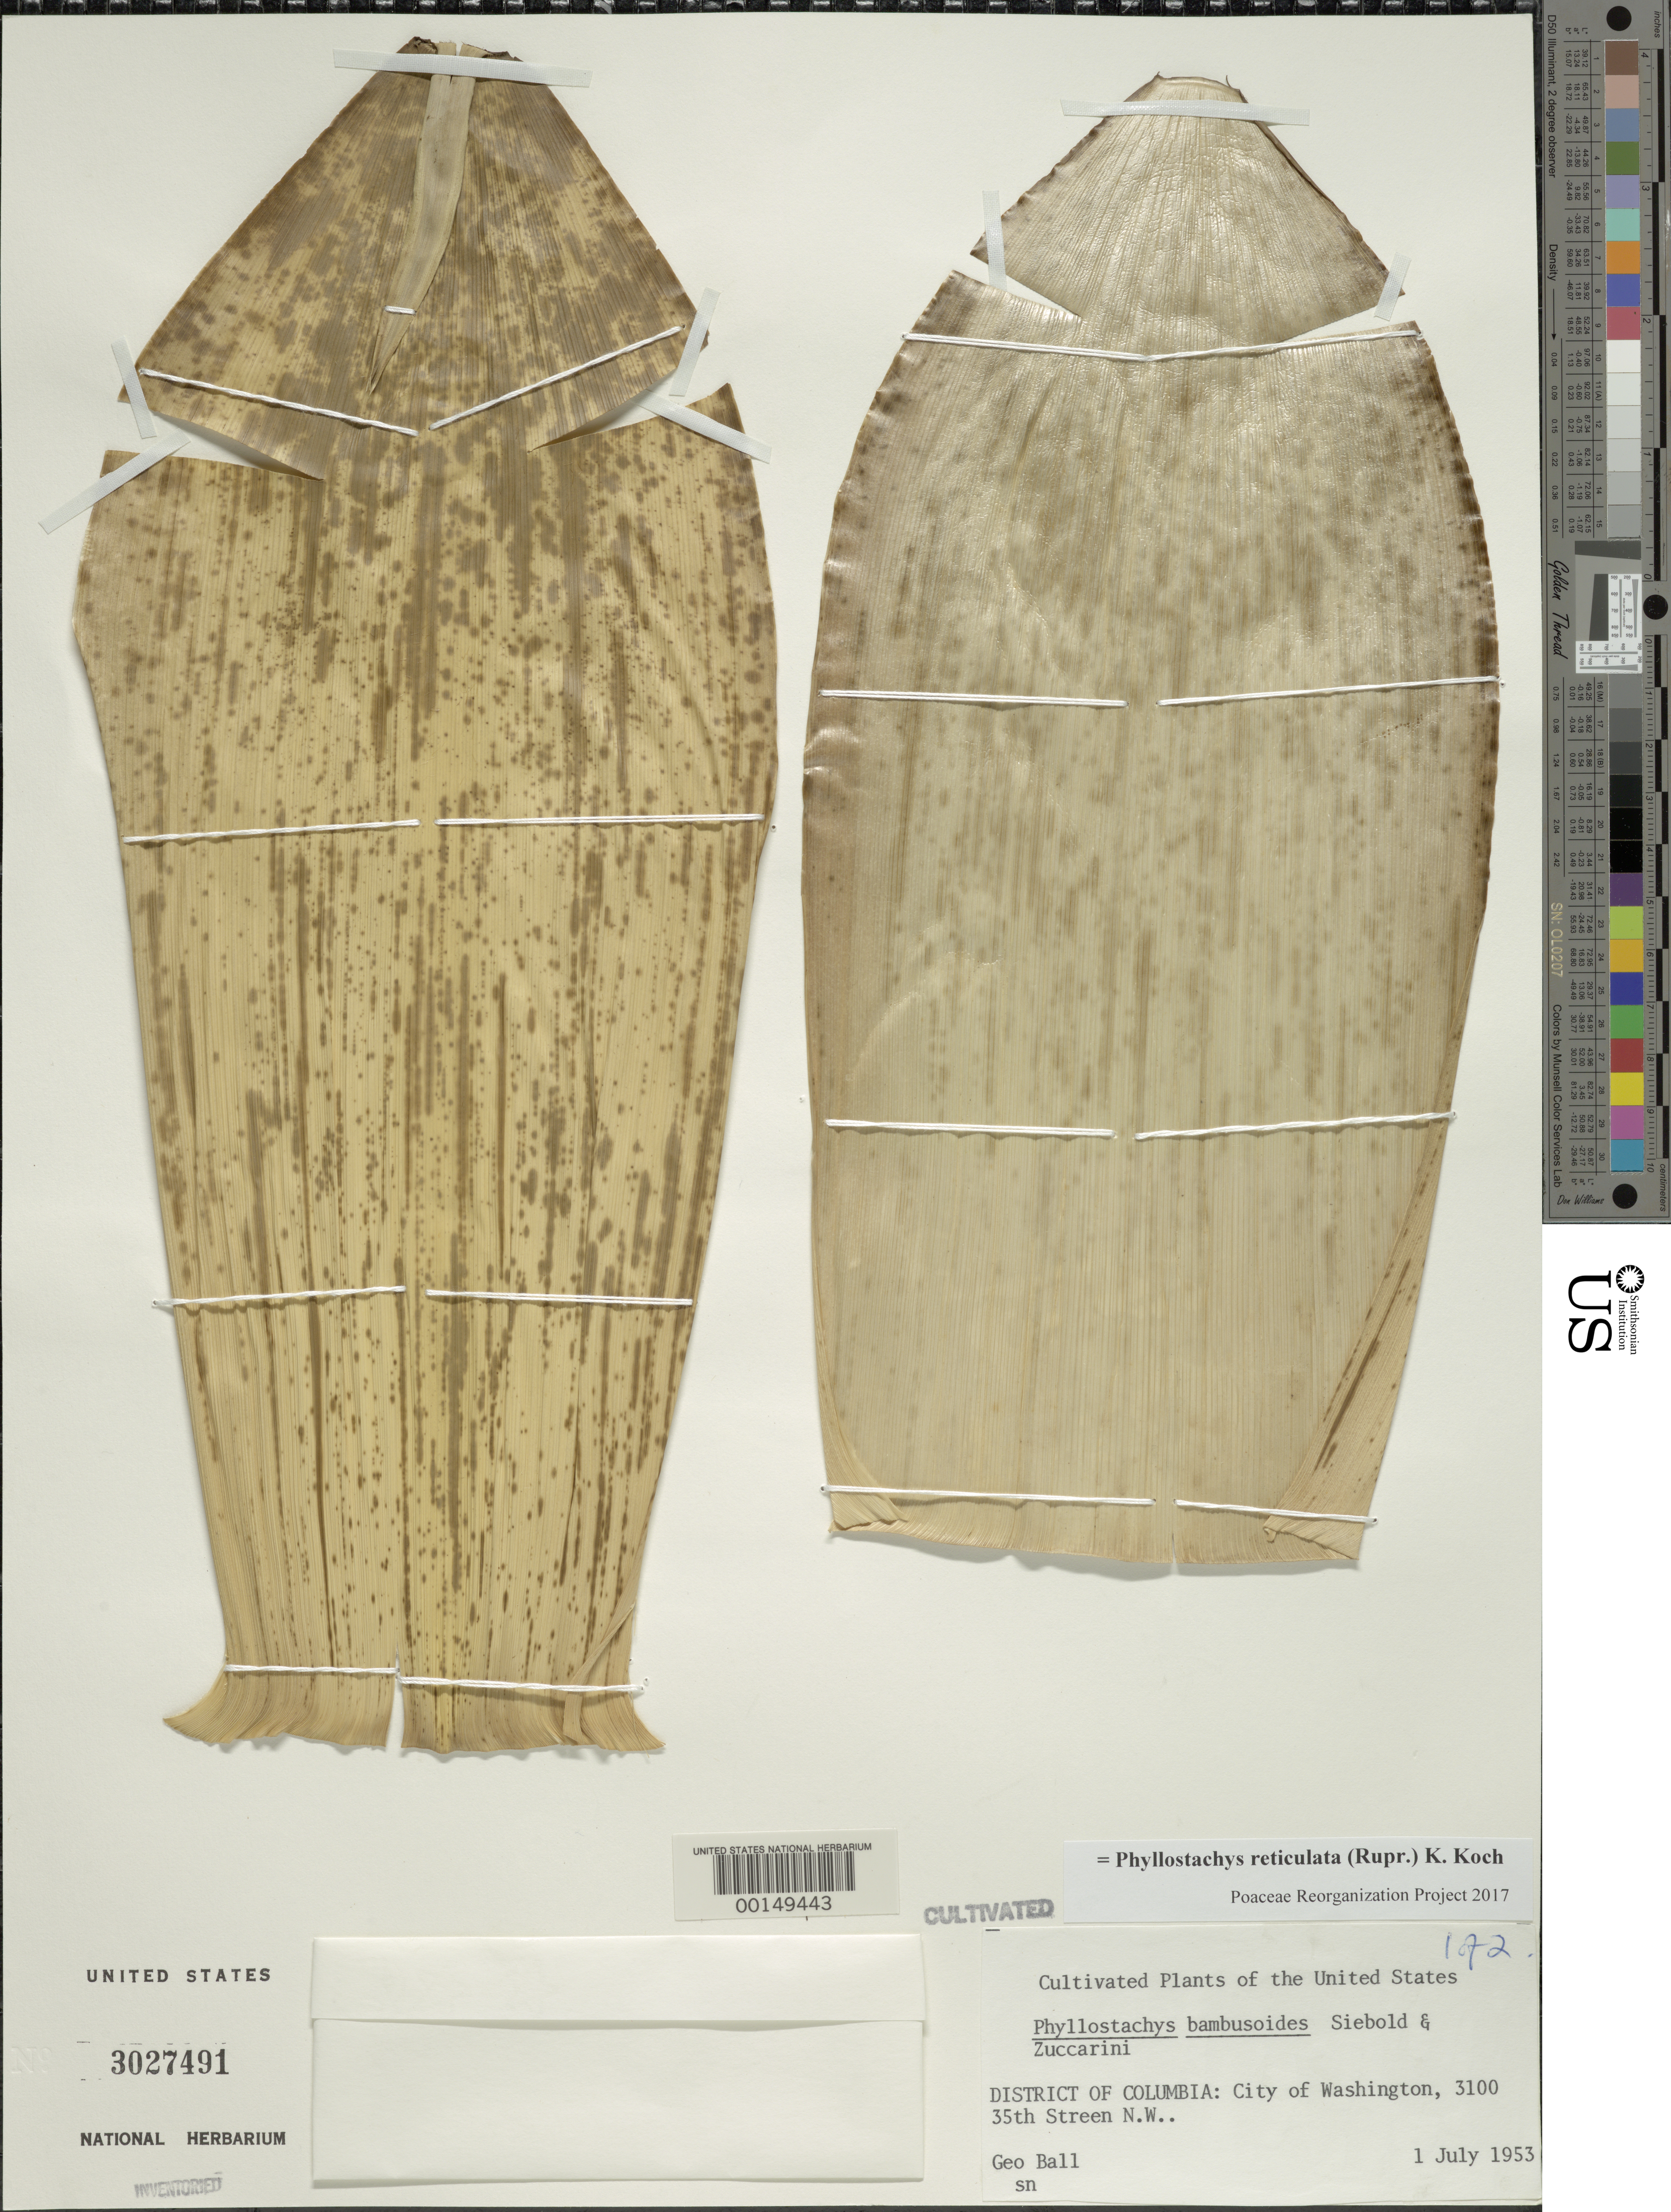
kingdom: Plantae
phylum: Tracheophyta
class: Liliopsida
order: Poales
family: Poaceae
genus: Phyllostachys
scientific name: Phyllostachys reticulata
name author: (Rupr.) K. Koch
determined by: Poaceae Reorganization Project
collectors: G. Ball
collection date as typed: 01 Jul 1953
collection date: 1953-07-01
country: United States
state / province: District of Columbia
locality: Washington, d.c. 3100 35th st., n.w.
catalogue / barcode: US 3027491